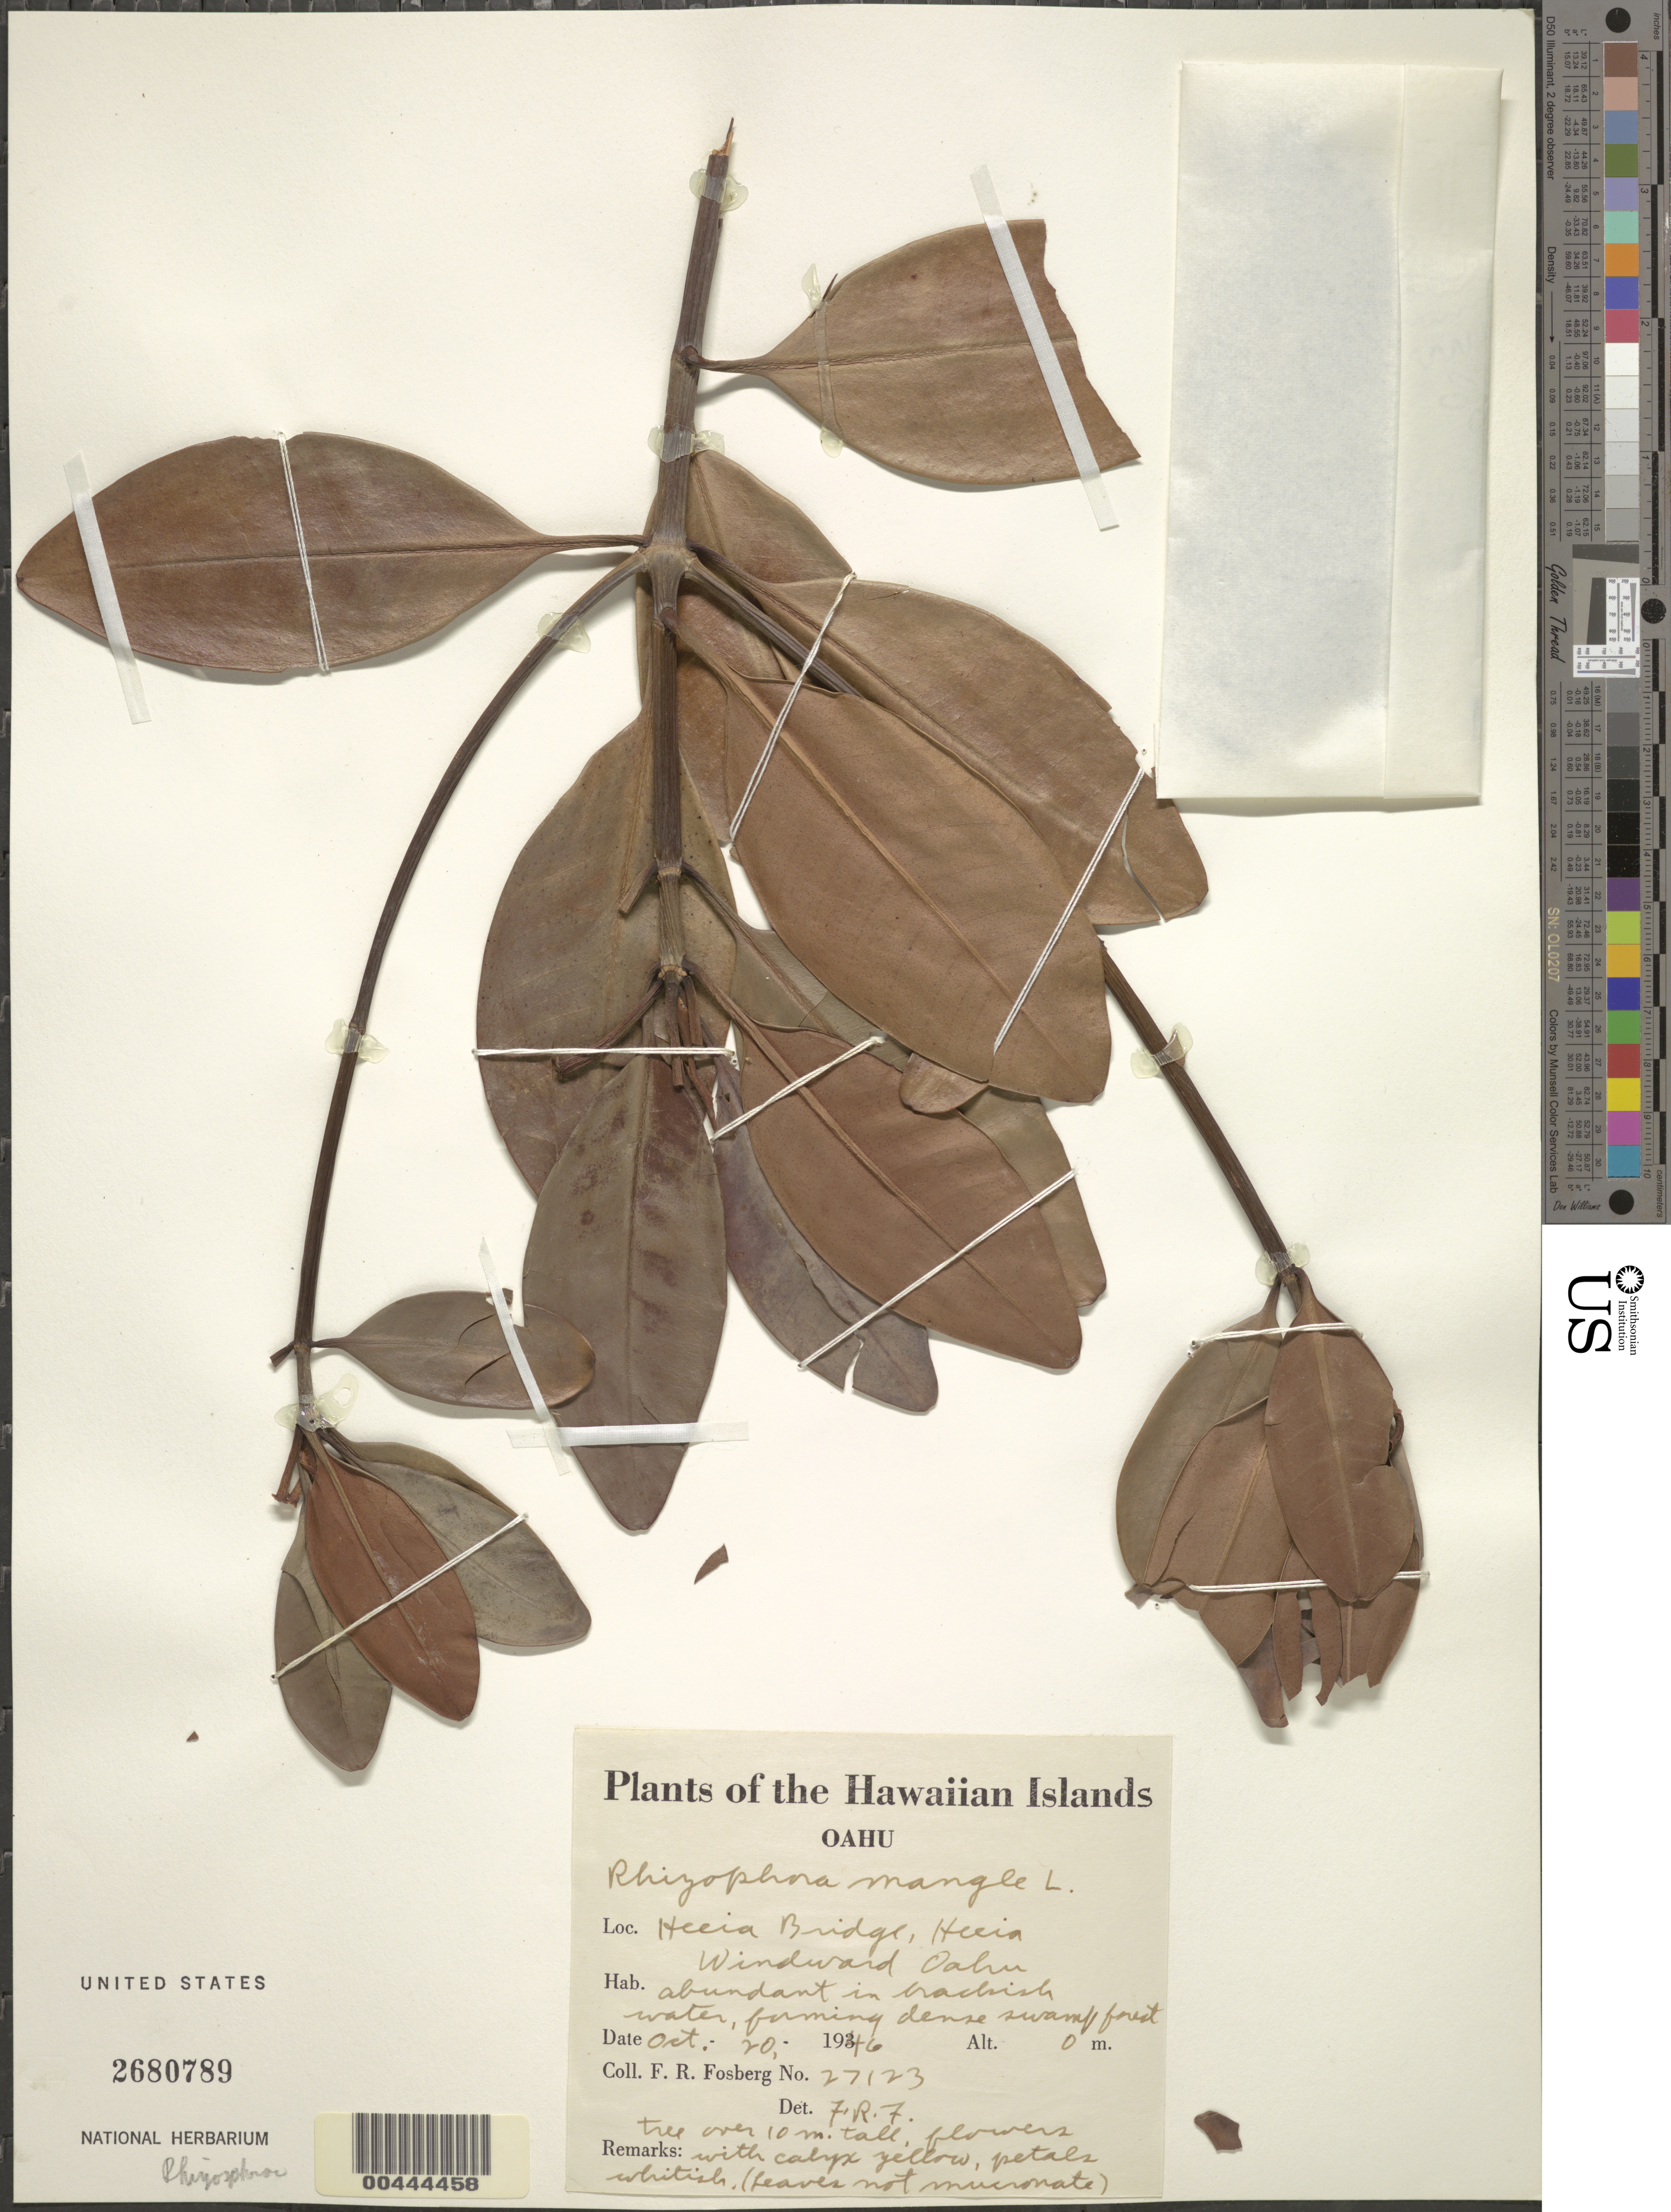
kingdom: Plantae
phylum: Tracheophyta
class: Magnoliopsida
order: Malpighiales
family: Rhizophoraceae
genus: Rhizophora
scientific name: Rhizophora mangle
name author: L.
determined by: Fosberg, F. R.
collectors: F. R. Fosberg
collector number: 27123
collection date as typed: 20 Oct 1946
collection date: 1946-10-20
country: United States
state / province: Hawaii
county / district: Honolulu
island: Oahu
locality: Heeia Bridge, Heeia, Windward Oahu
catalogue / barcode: US 2680789